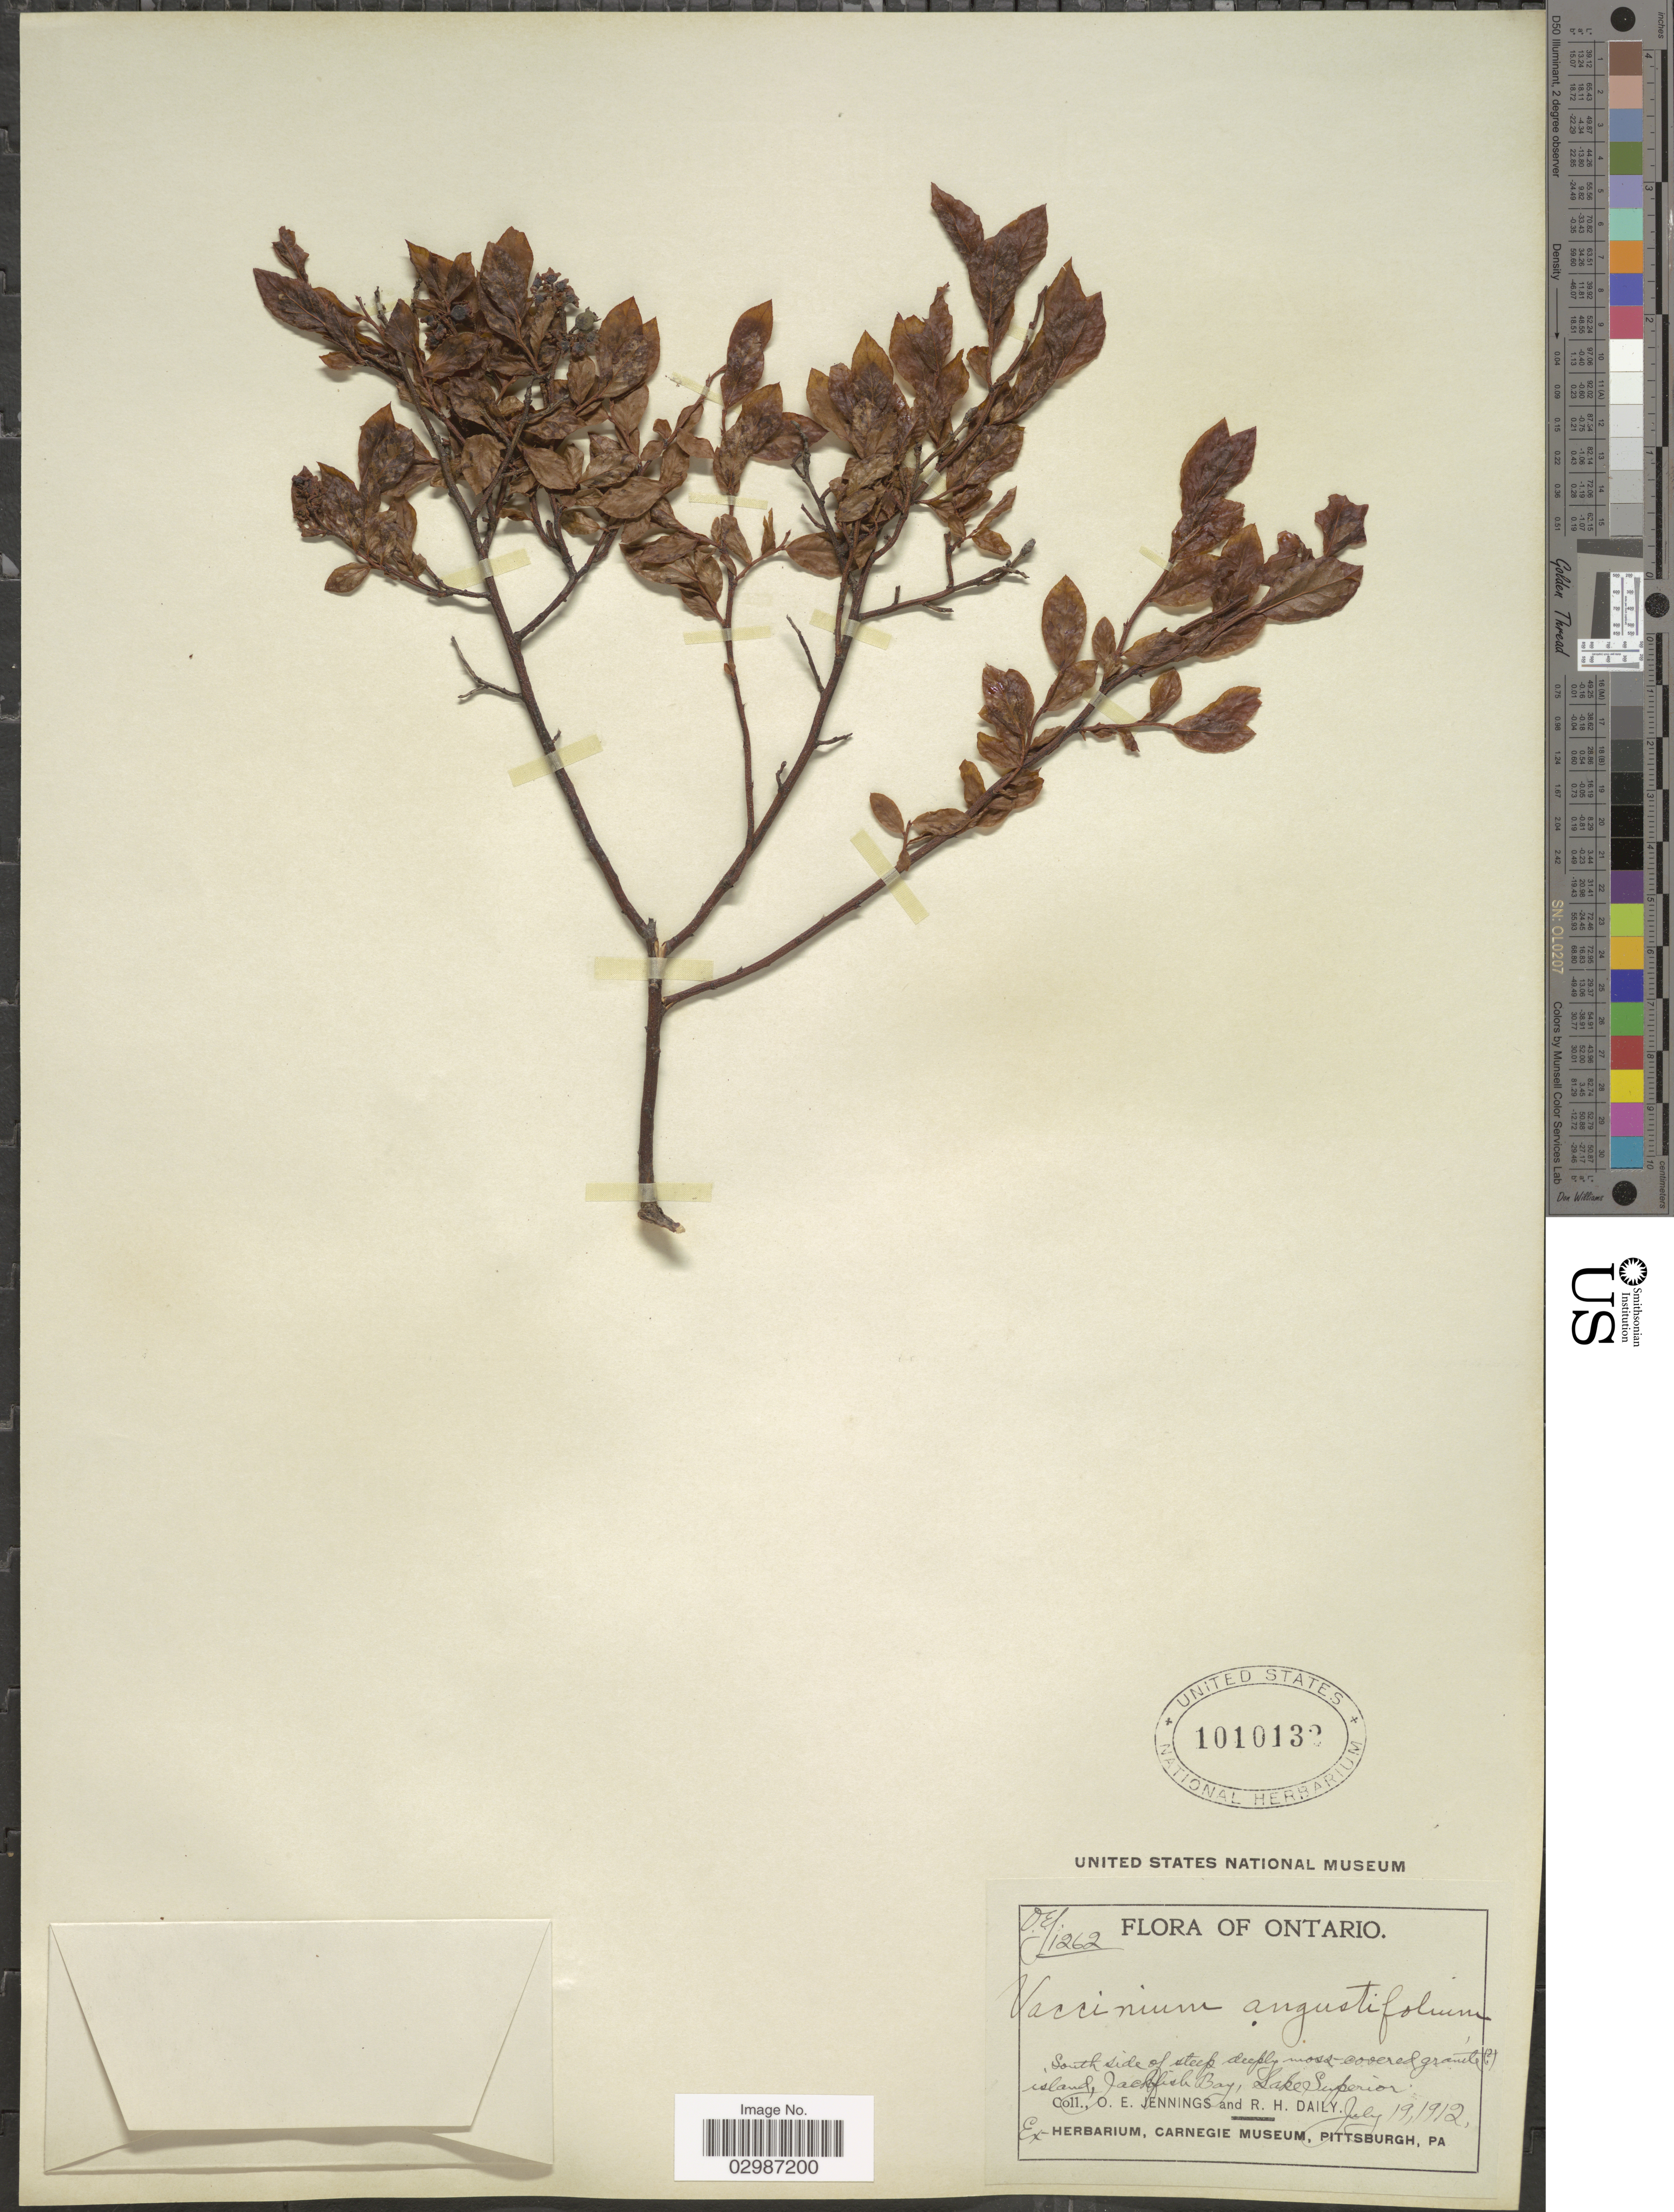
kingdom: Plantae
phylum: Tracheophyta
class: Magnoliopsida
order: Ericales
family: Ericaceae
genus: Vaccinium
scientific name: Vaccinium angustifolium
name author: Aiton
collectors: O. E. Jennings & R. Daily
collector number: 1262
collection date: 1912-07-19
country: Canada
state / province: Ontario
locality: South side of steep deeply moss-covered granule island, Jackfish Bay, Lake Superior.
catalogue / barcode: US 1010132